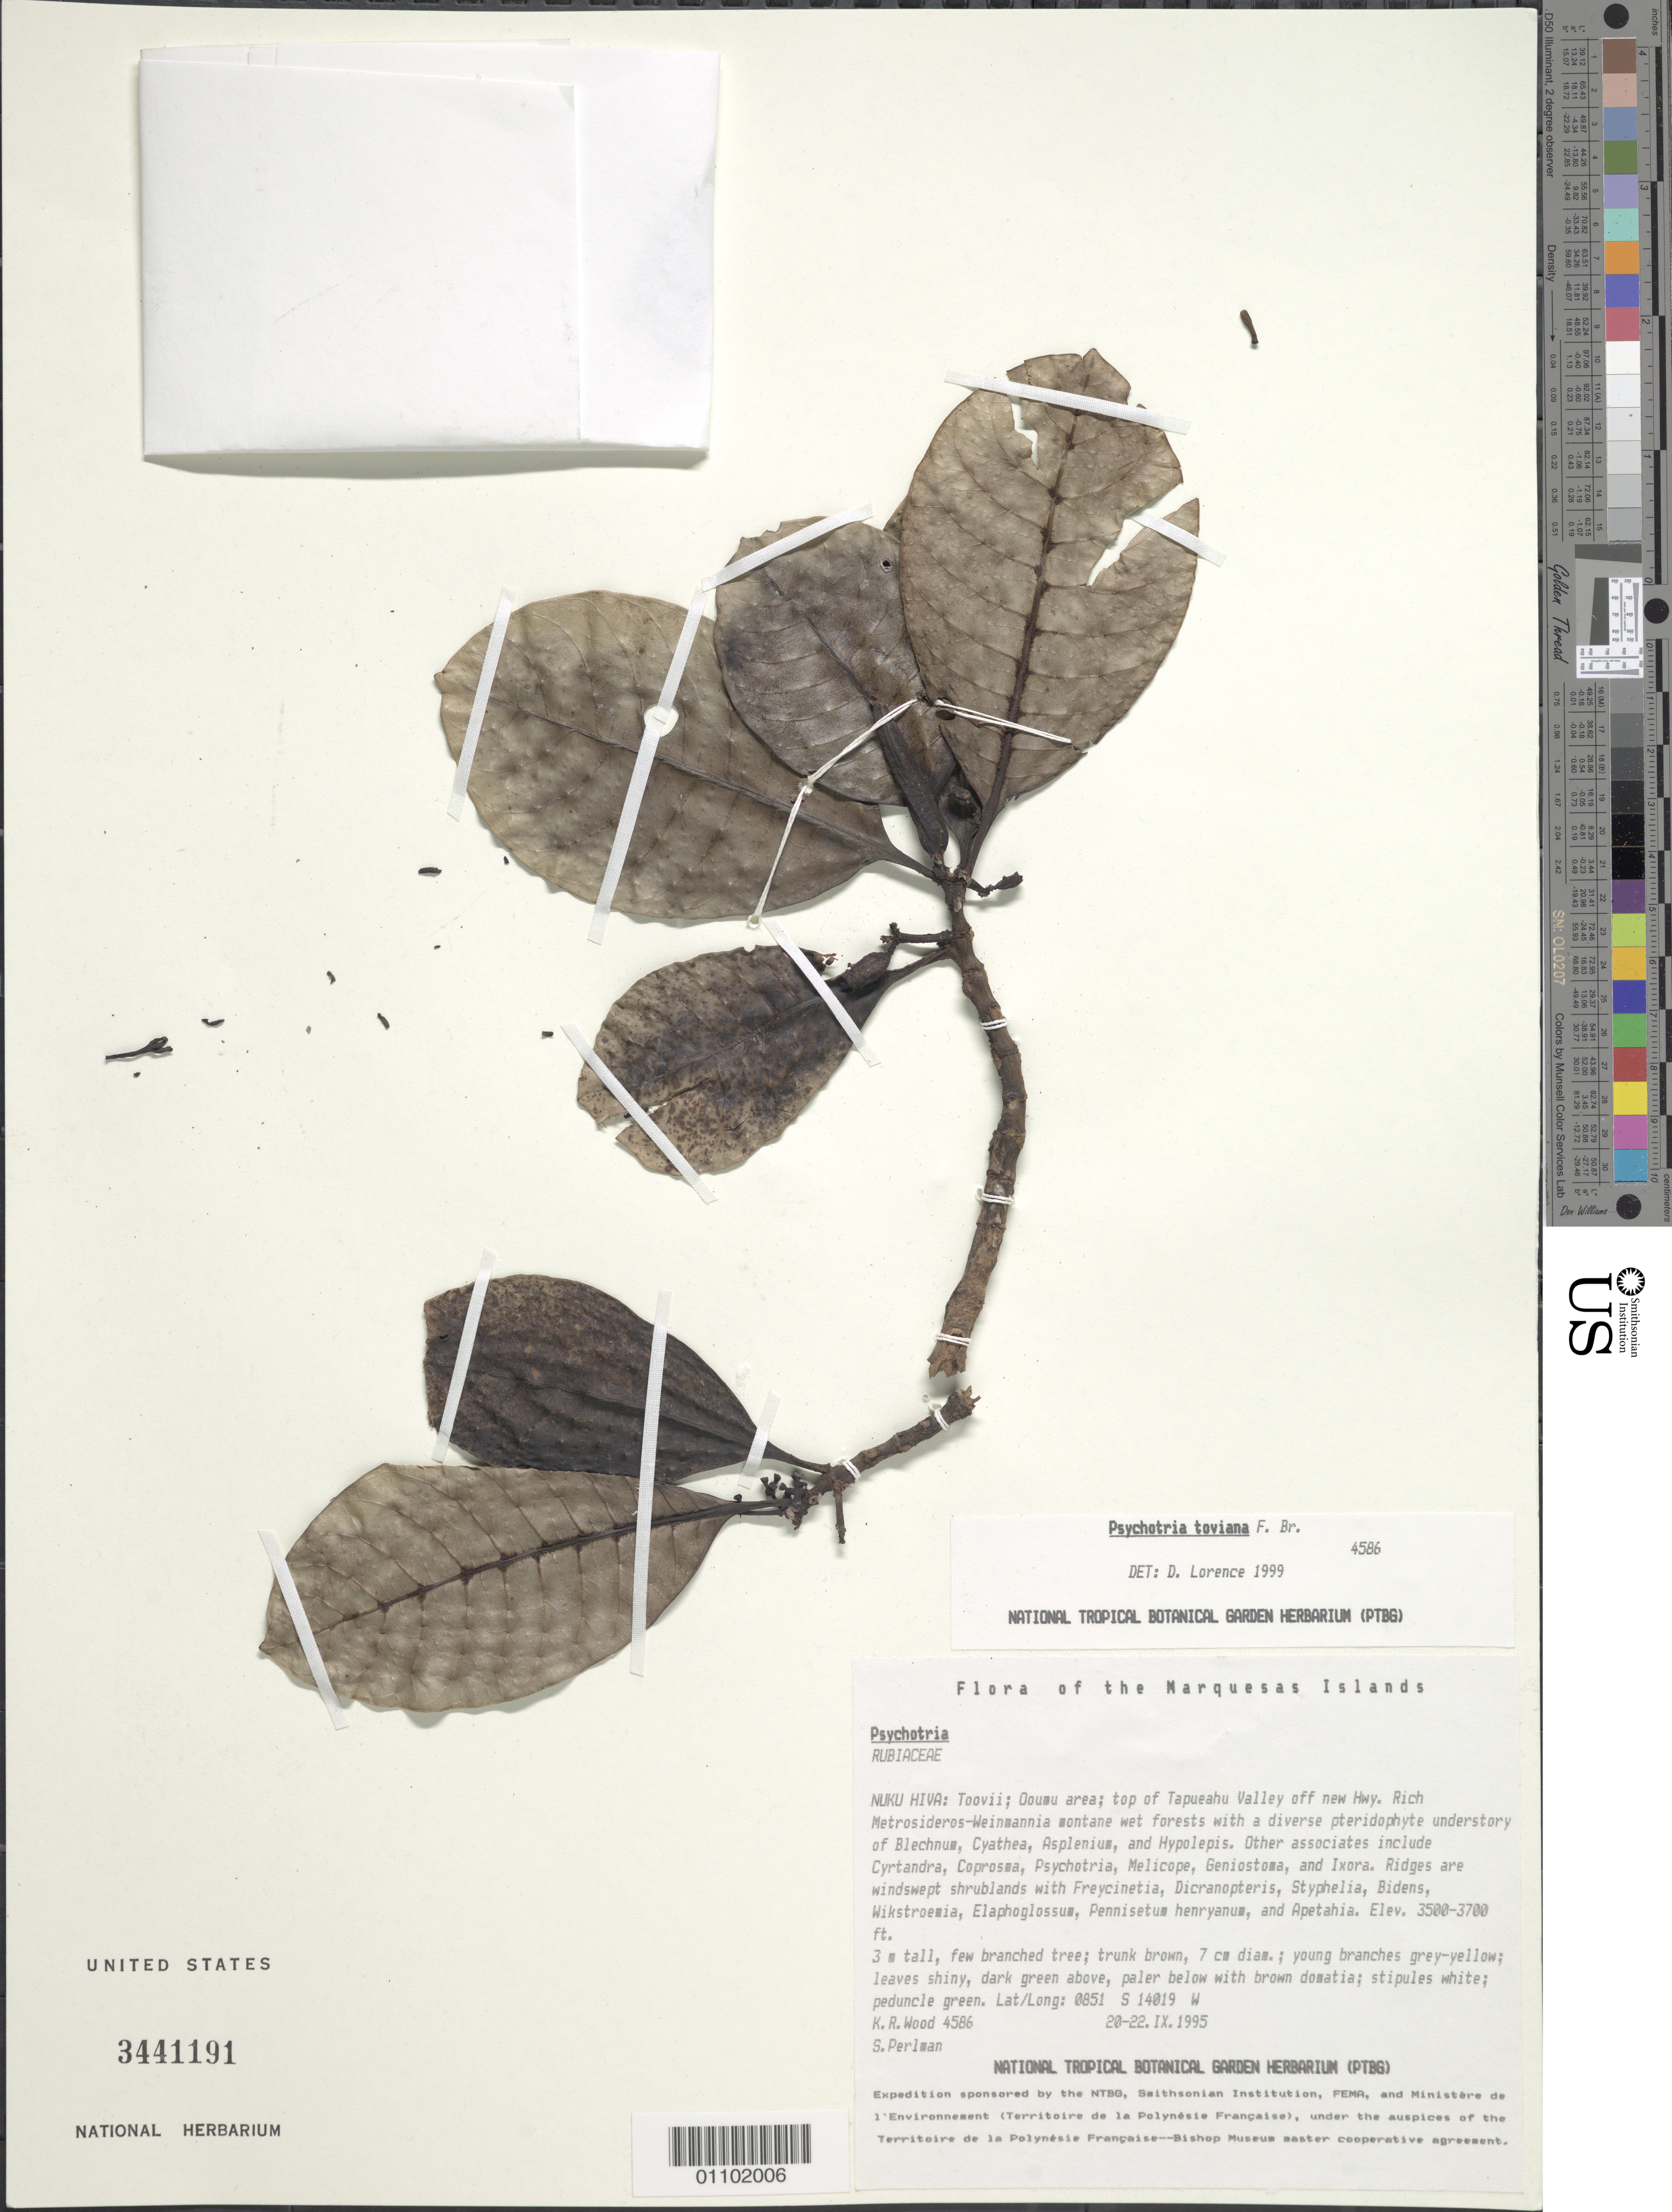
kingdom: Plantae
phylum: Tracheophyta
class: Magnoliopsida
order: Gentianales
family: Rubiaceae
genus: Psychotria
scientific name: Psychotria toviana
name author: F. Br.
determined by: Lorence, David H., (PTBG), National Tropical Botanical Garden (UNITED STATES)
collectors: K. R. Wood & S. P. Perlman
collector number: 4586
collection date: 1995-09-20/1995-09-22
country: French Polynesia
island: Nuku Hiva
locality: Toovii, Ooumu area, top of Tapueahu Valley off new hwy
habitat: Rich Metrosideros - Weinmannia montane wet forests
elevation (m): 1067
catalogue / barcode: US 3441191